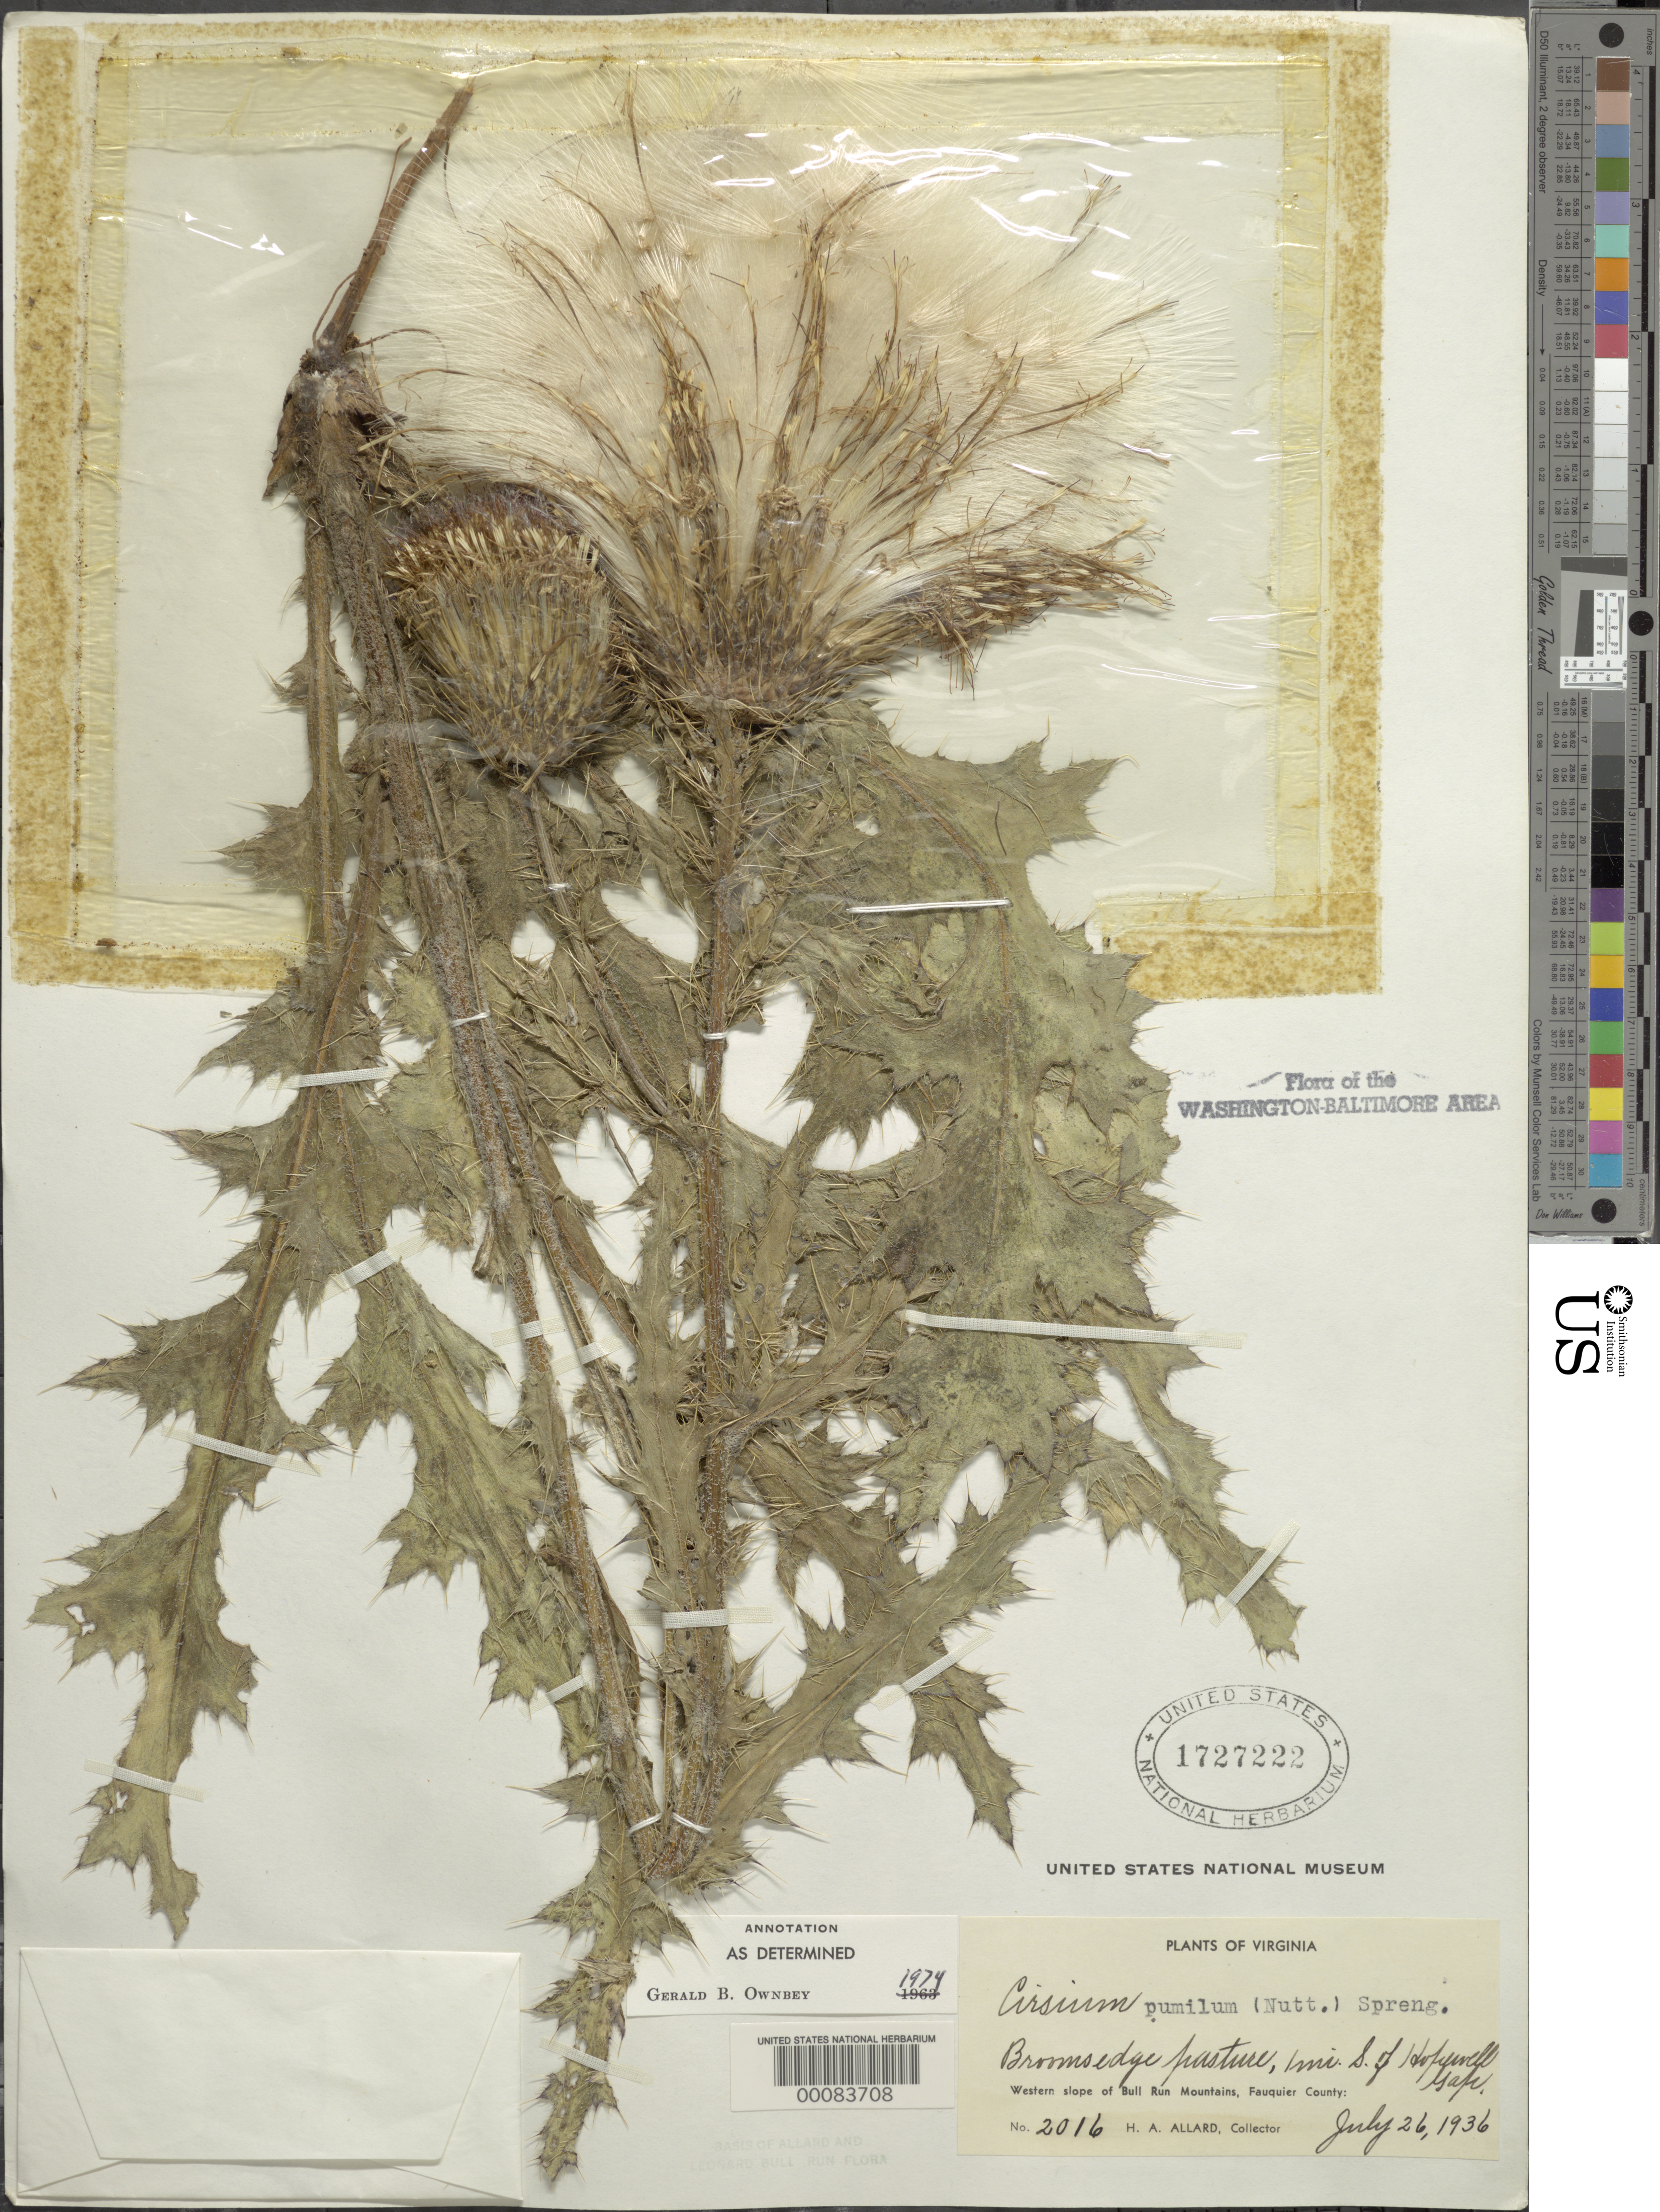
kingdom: Plantae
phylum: Tracheophyta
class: Magnoliopsida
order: Asterales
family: Asteraceae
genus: Cirsium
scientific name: Cirsium pumilum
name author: (Nutt.) Spreng.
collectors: H. A. Allard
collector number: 2016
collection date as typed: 26 Jul 1936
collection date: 1936-07-26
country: United States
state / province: Virginia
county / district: Fauquier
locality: South of Hopewell Gap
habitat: Broomsedge pasture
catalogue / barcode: US 1727222